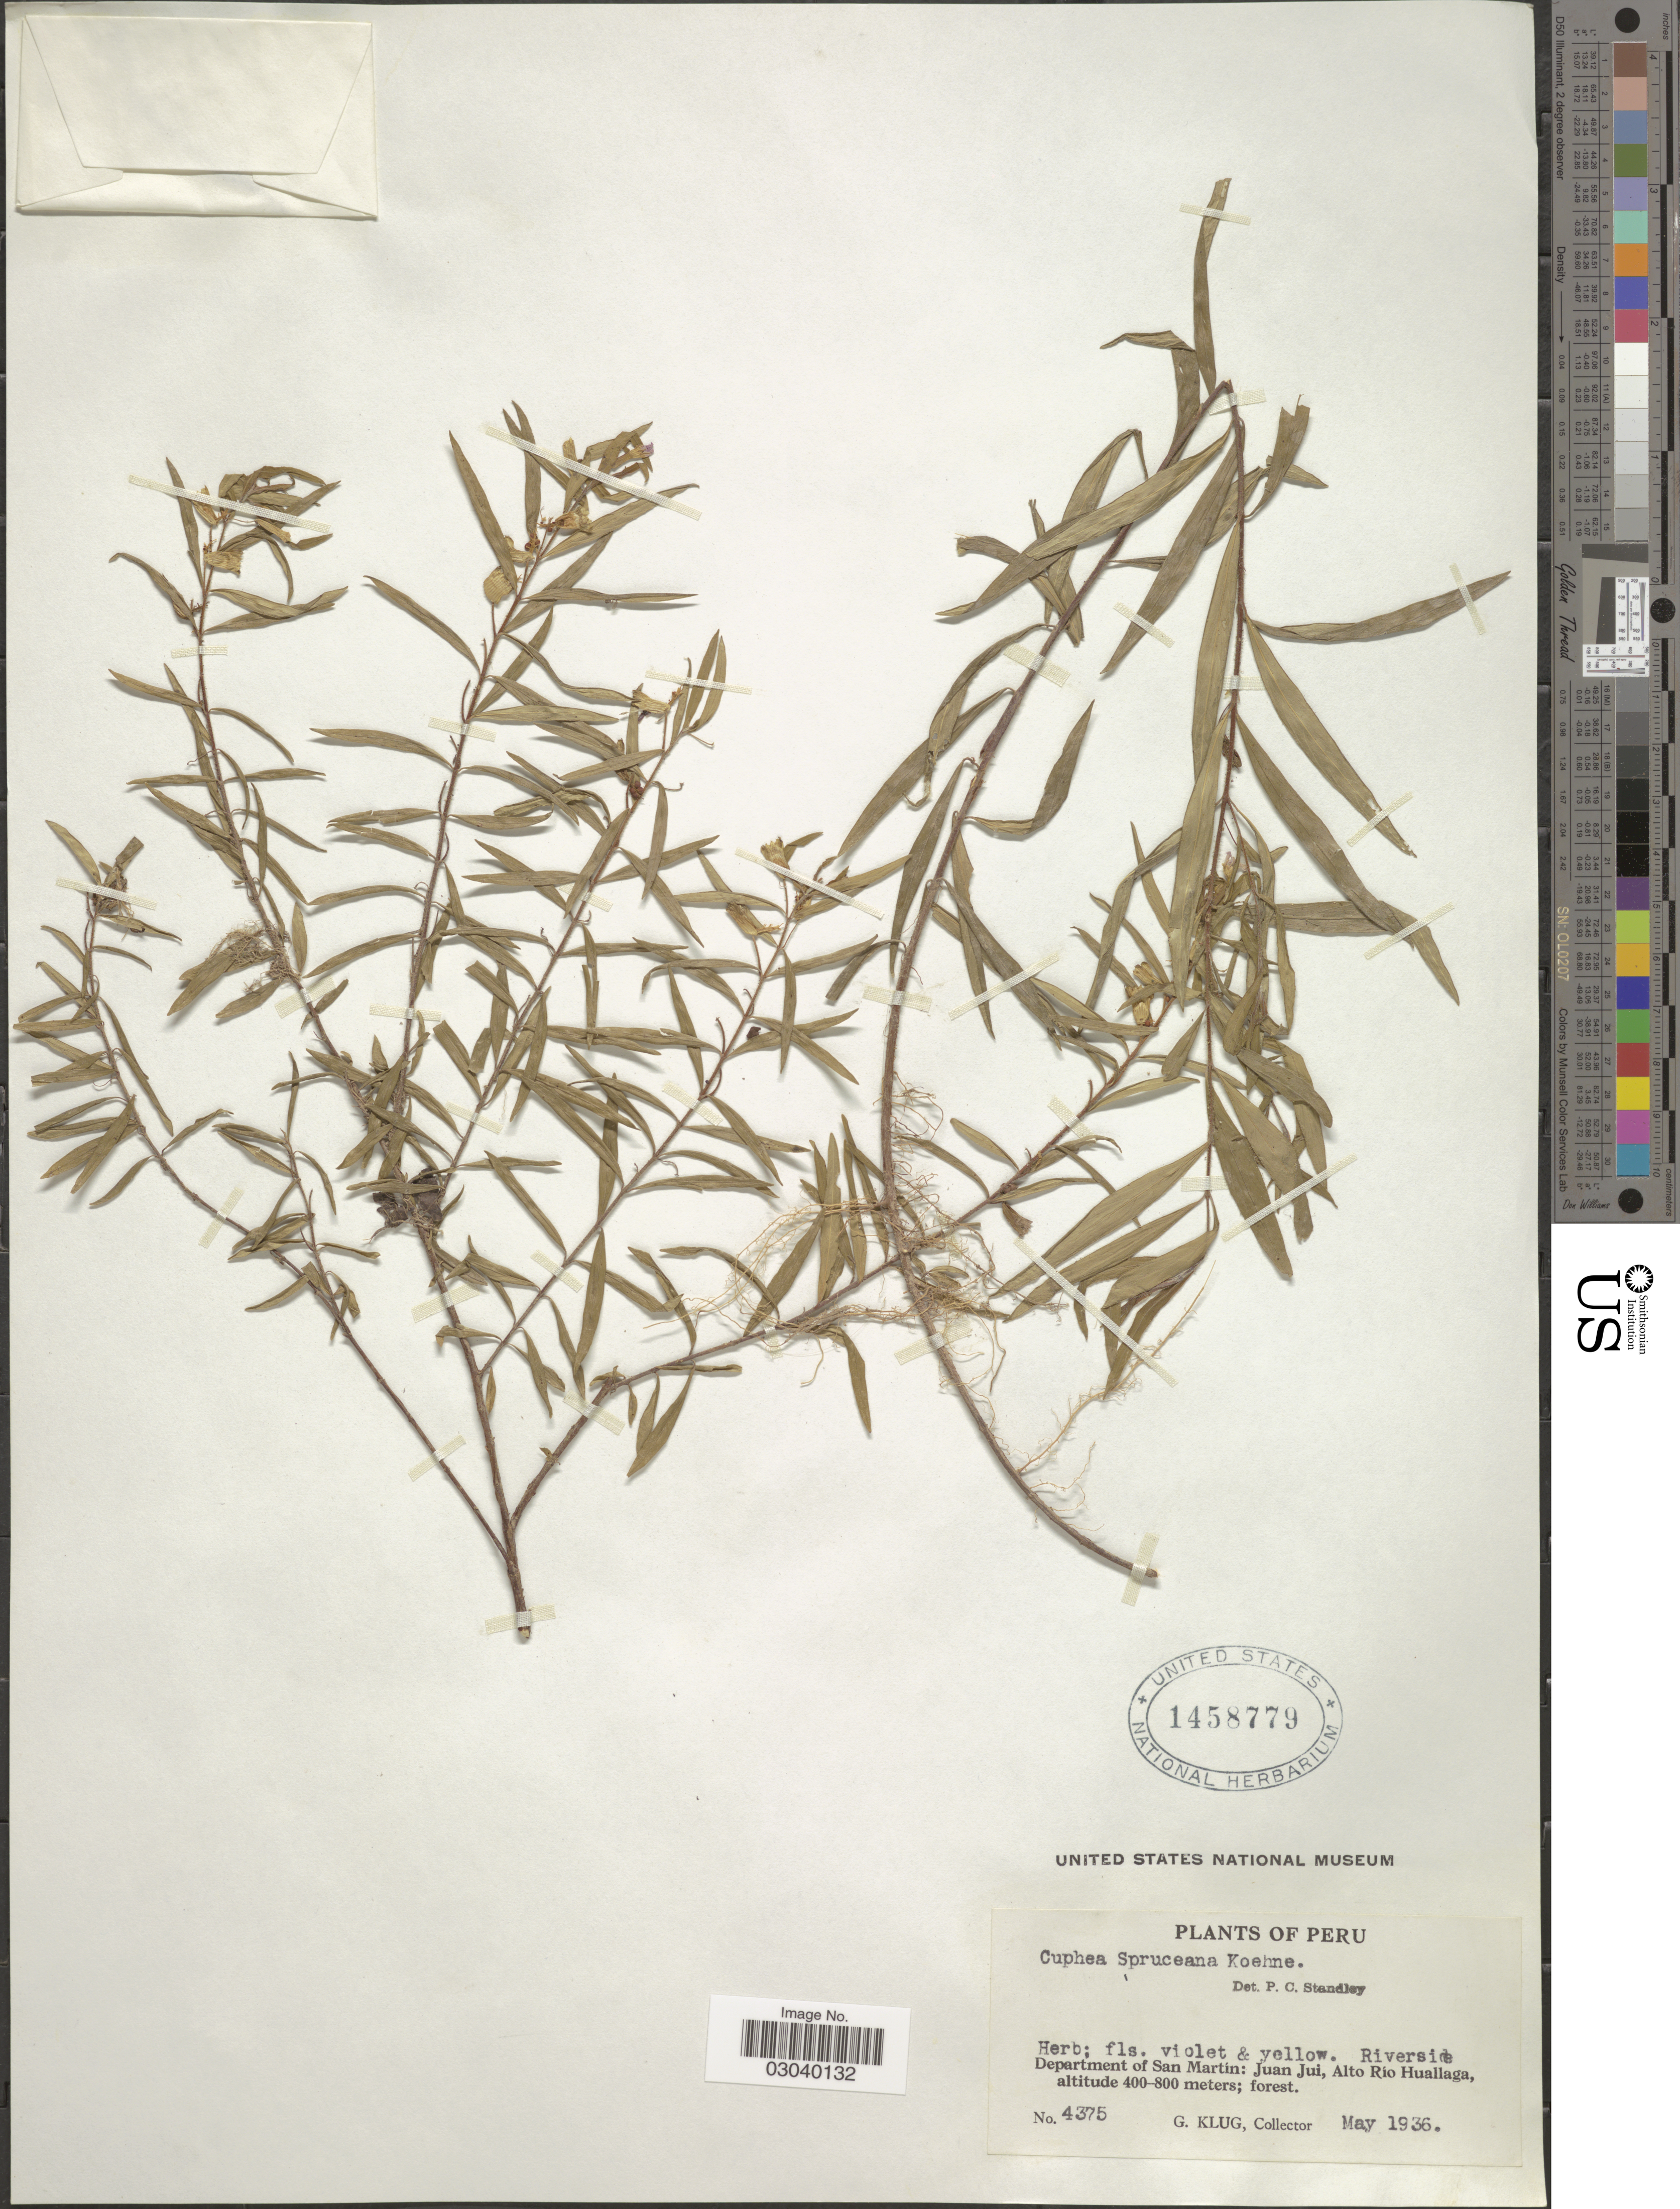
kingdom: Plantae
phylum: Tracheophyta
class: Magnoliopsida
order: Myrtales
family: Lythraceae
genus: Cuphea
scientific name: Cuphea spruceana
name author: Koehne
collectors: G. Klug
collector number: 4375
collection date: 1936-05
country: Peru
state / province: San Martín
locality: Department of San Martín: Juan Jui, Alto Río Huallaga.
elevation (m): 400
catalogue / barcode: US 1458779